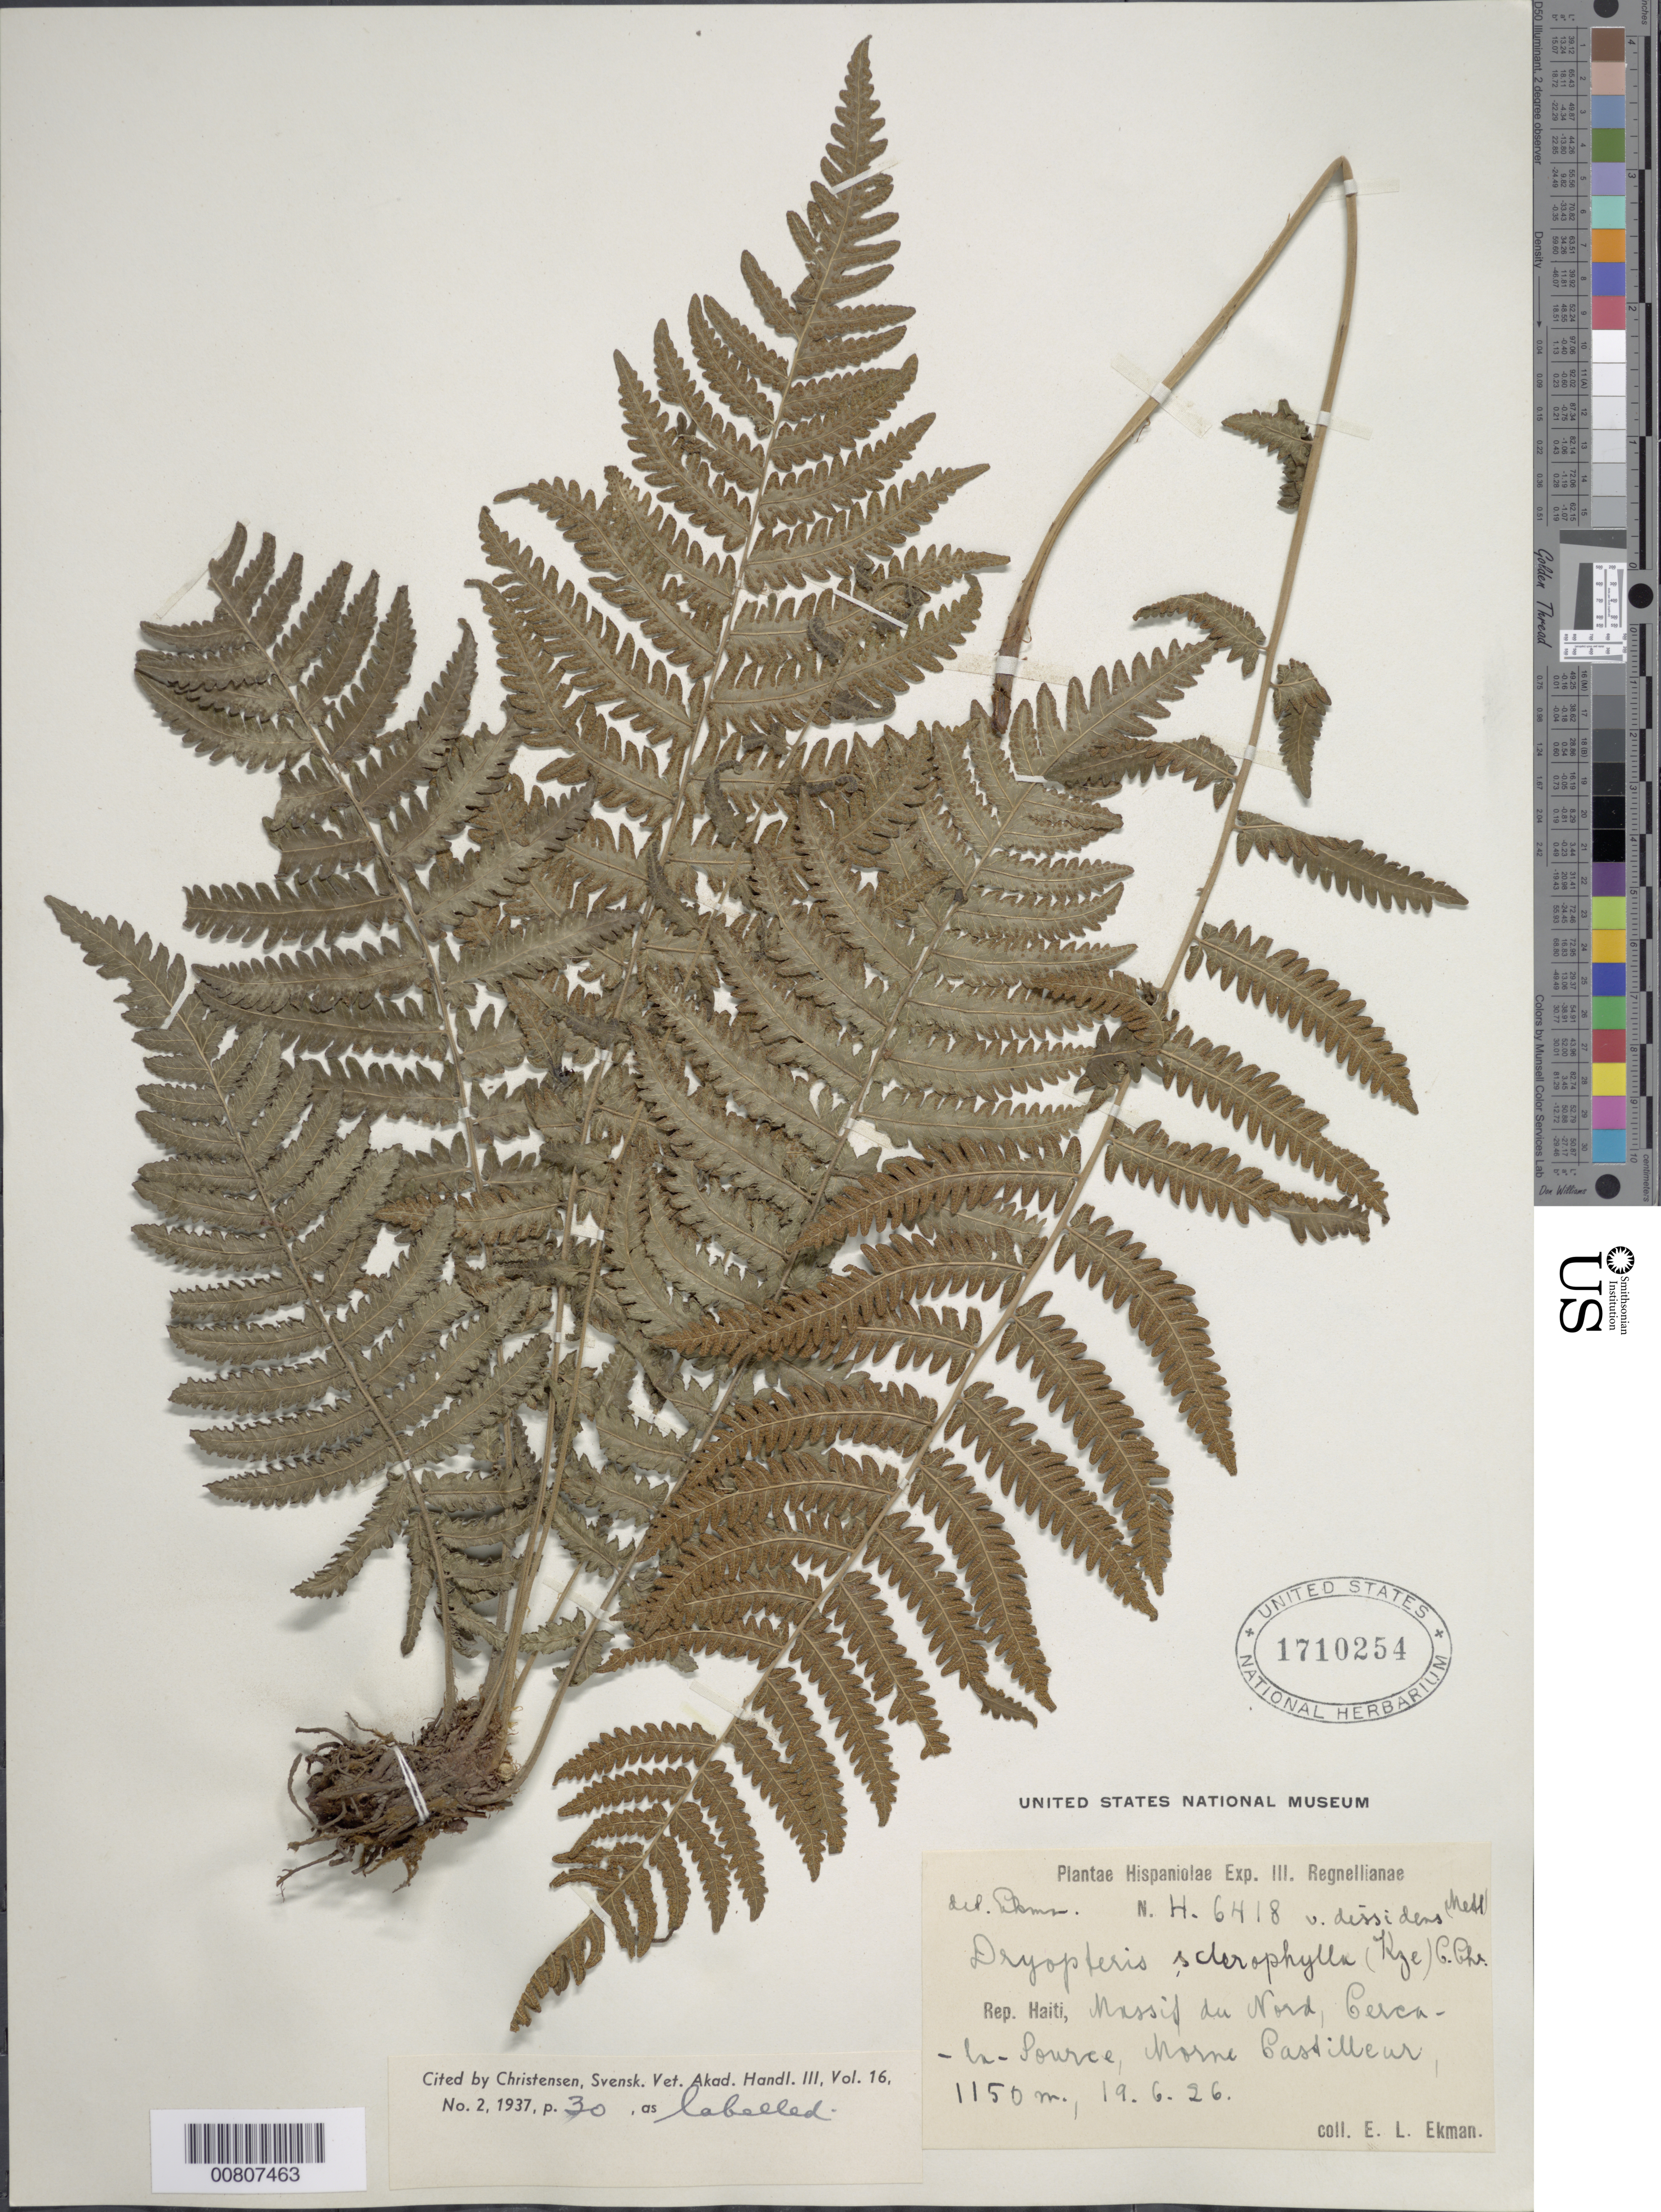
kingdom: Plantae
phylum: Tracheophyta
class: Polypodiopsida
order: Polypodiales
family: Thelypteridaceae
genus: Goniopteris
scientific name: Goniopteris sclerophylla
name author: (Poepp.) C.V. Morton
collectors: E. L. Ekman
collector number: H 6418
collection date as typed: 19 Jun 1926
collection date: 1926-06-19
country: Haiti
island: Hispaniola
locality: Massif du Nord, Cerca-la-source, Morne Castilleur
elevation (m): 1150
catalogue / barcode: US 1710254